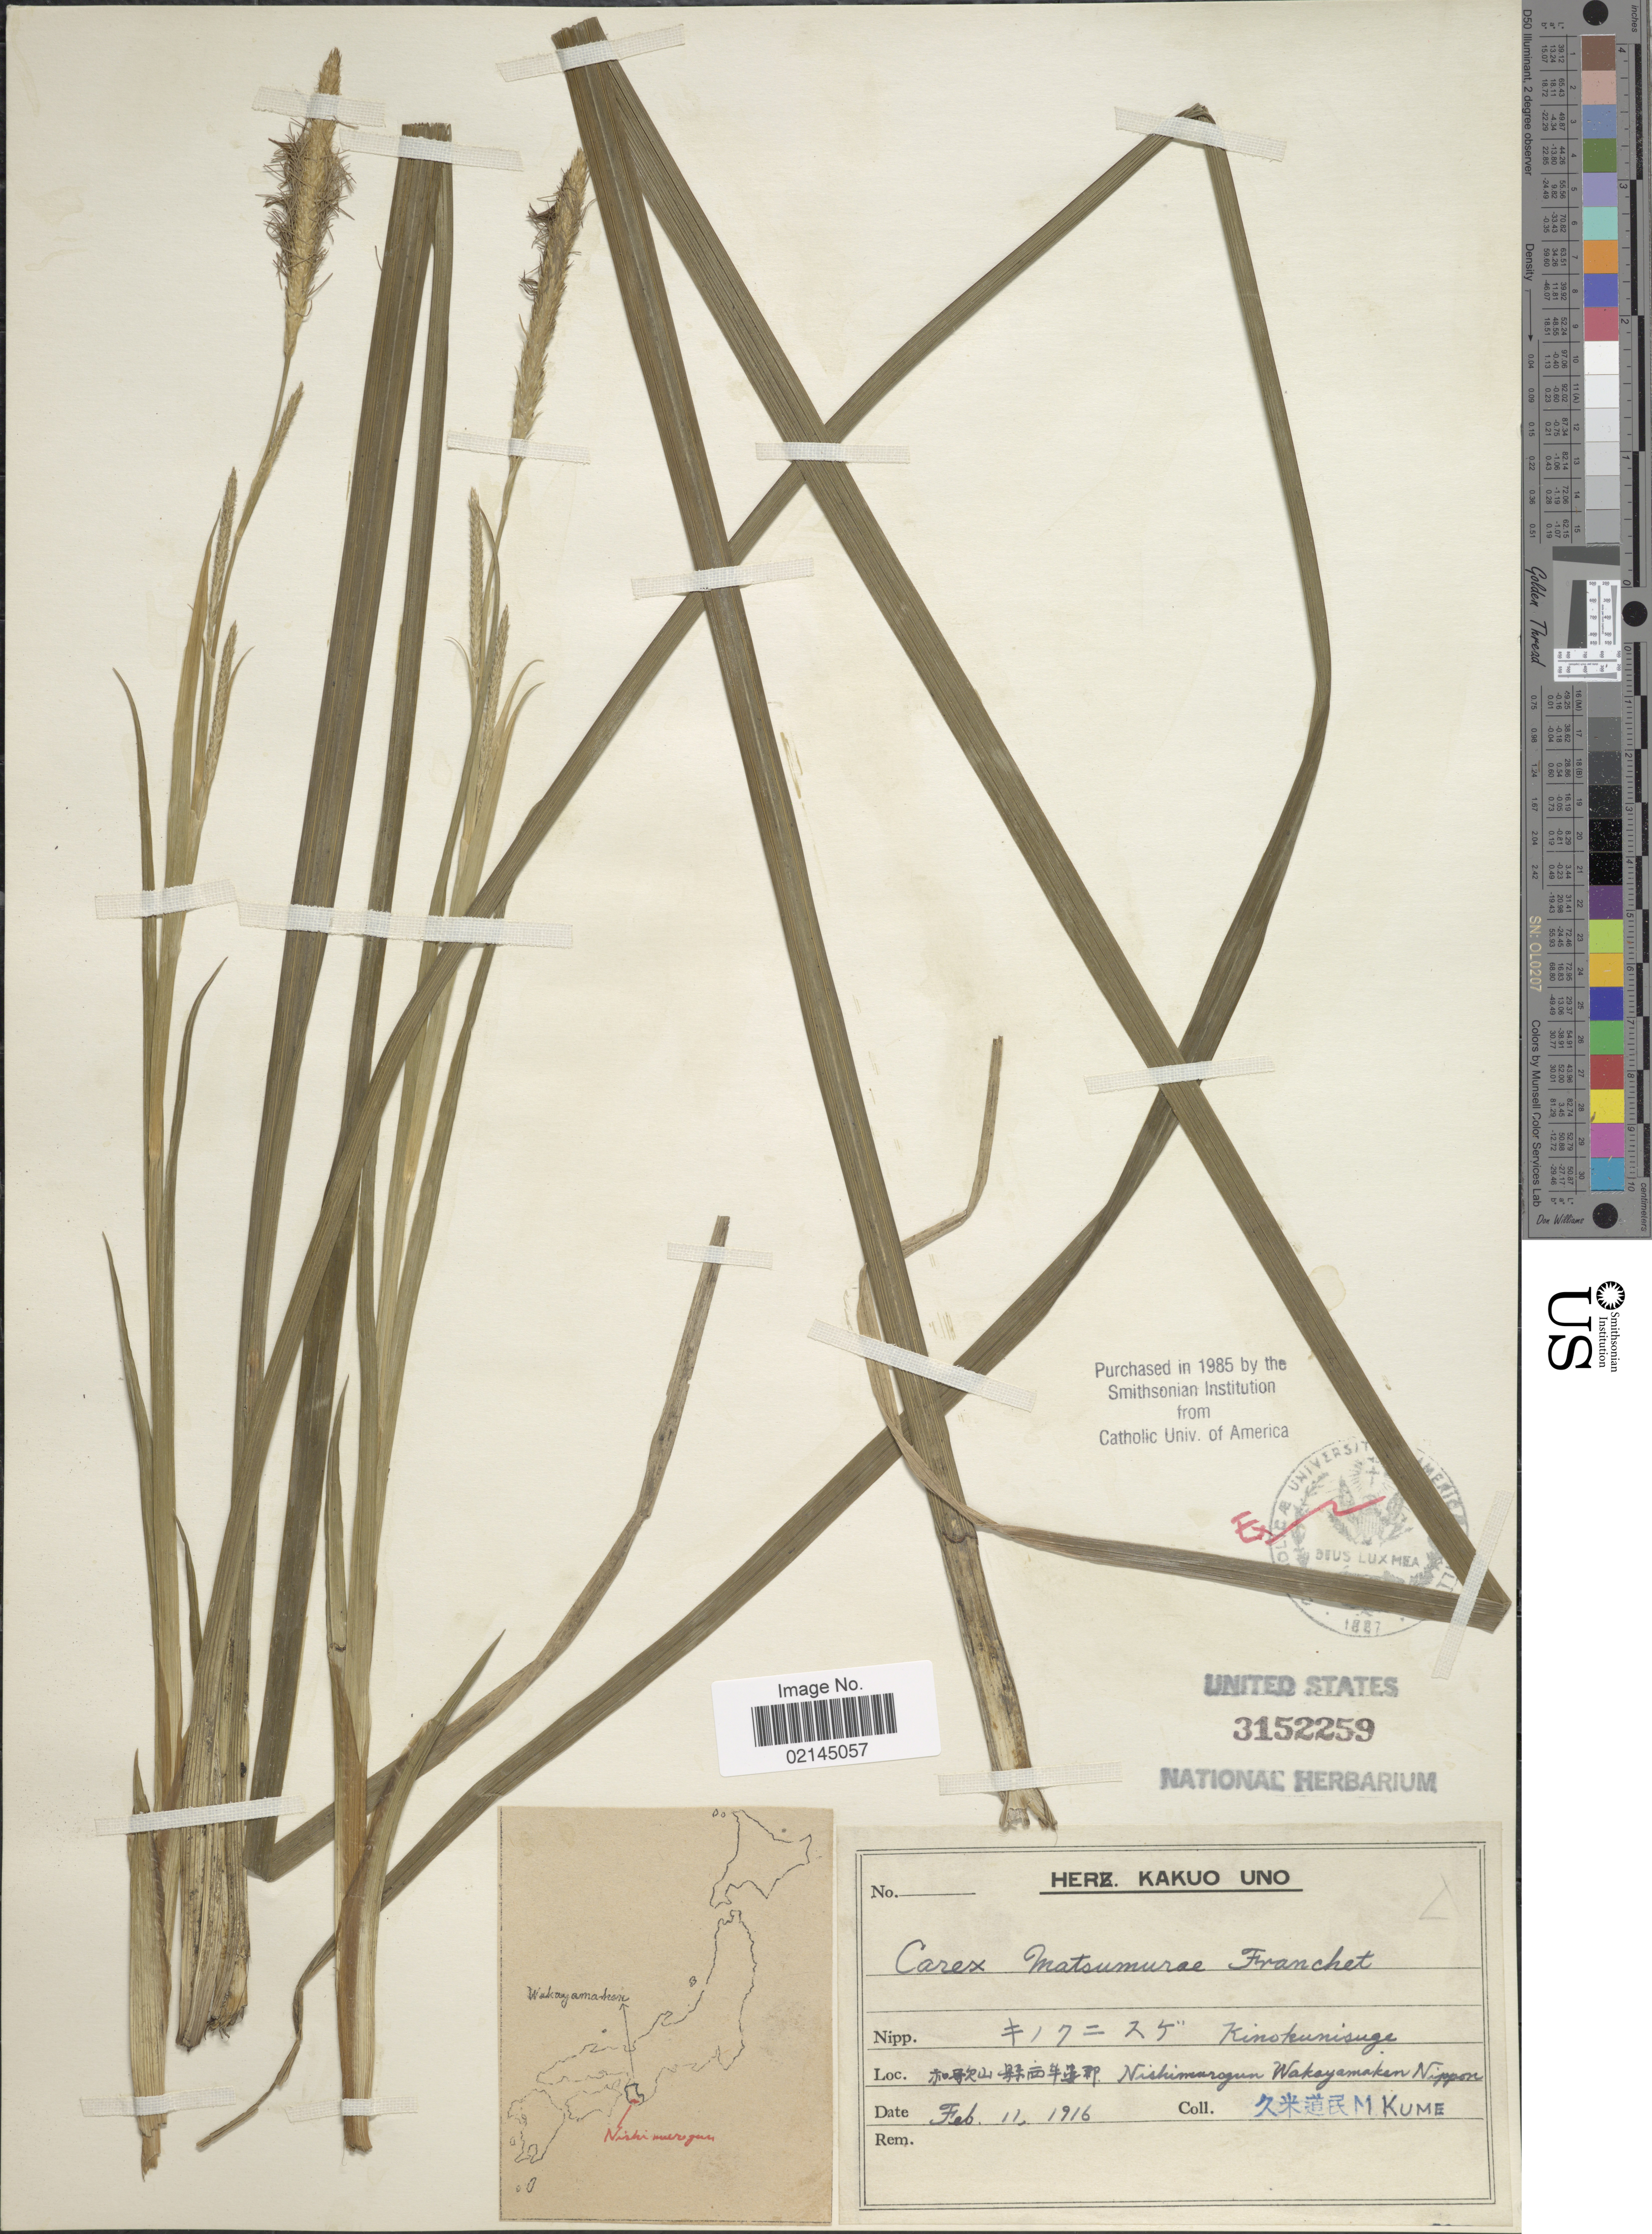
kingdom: Plantae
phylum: Tracheophyta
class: Liliopsida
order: Poales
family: Cyperaceae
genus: Carex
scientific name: Carex matsumurae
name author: Franch.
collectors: M. Kume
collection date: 1916-02-11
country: Japan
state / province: Wakayama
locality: Nishimarogun, Wakayamakan Nippon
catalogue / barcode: US 3152259